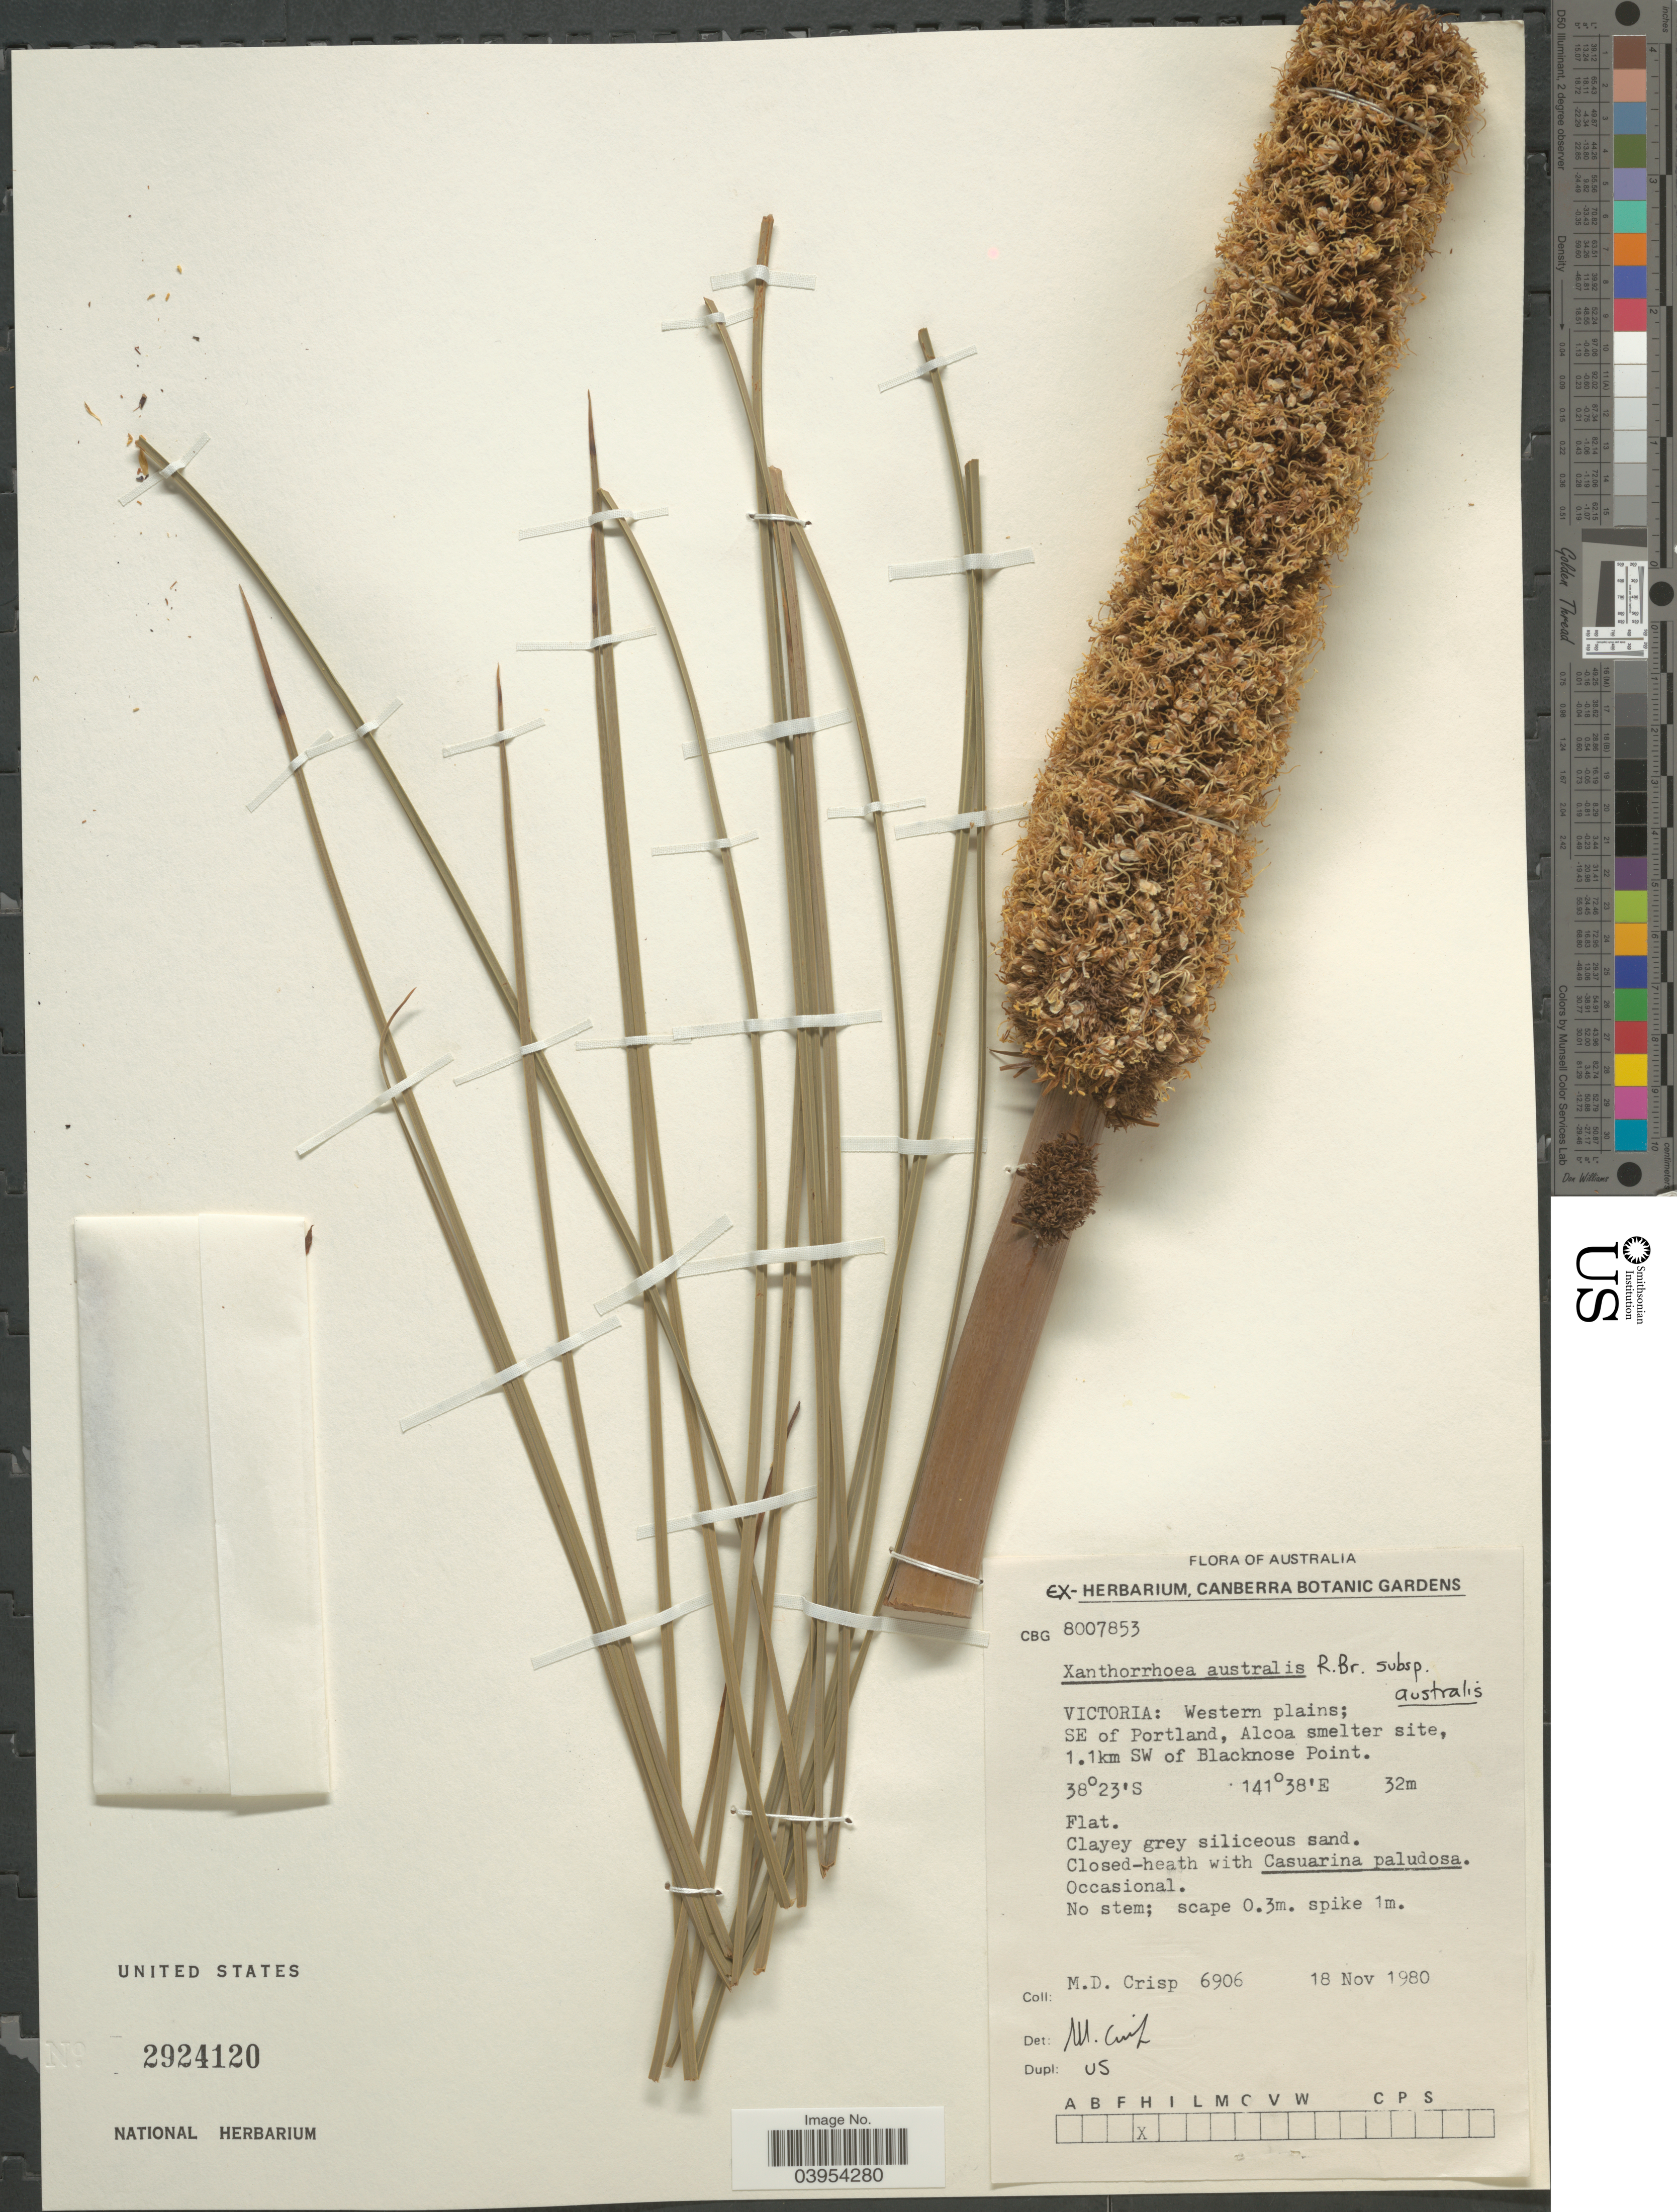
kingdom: Plantae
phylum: Tracheophyta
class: Liliopsida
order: Asparagales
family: Asphodelaceae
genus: Xanthorrhoea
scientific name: Xanthorrhoea australis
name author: R. Br.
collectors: M. Crisp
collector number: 6906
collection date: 1980-11-18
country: Australia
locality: Victoria: Western plains; SE of Portland, Alcoa smelter site, 1.1km SW of Blacknose Point.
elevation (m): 32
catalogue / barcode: US 2924120